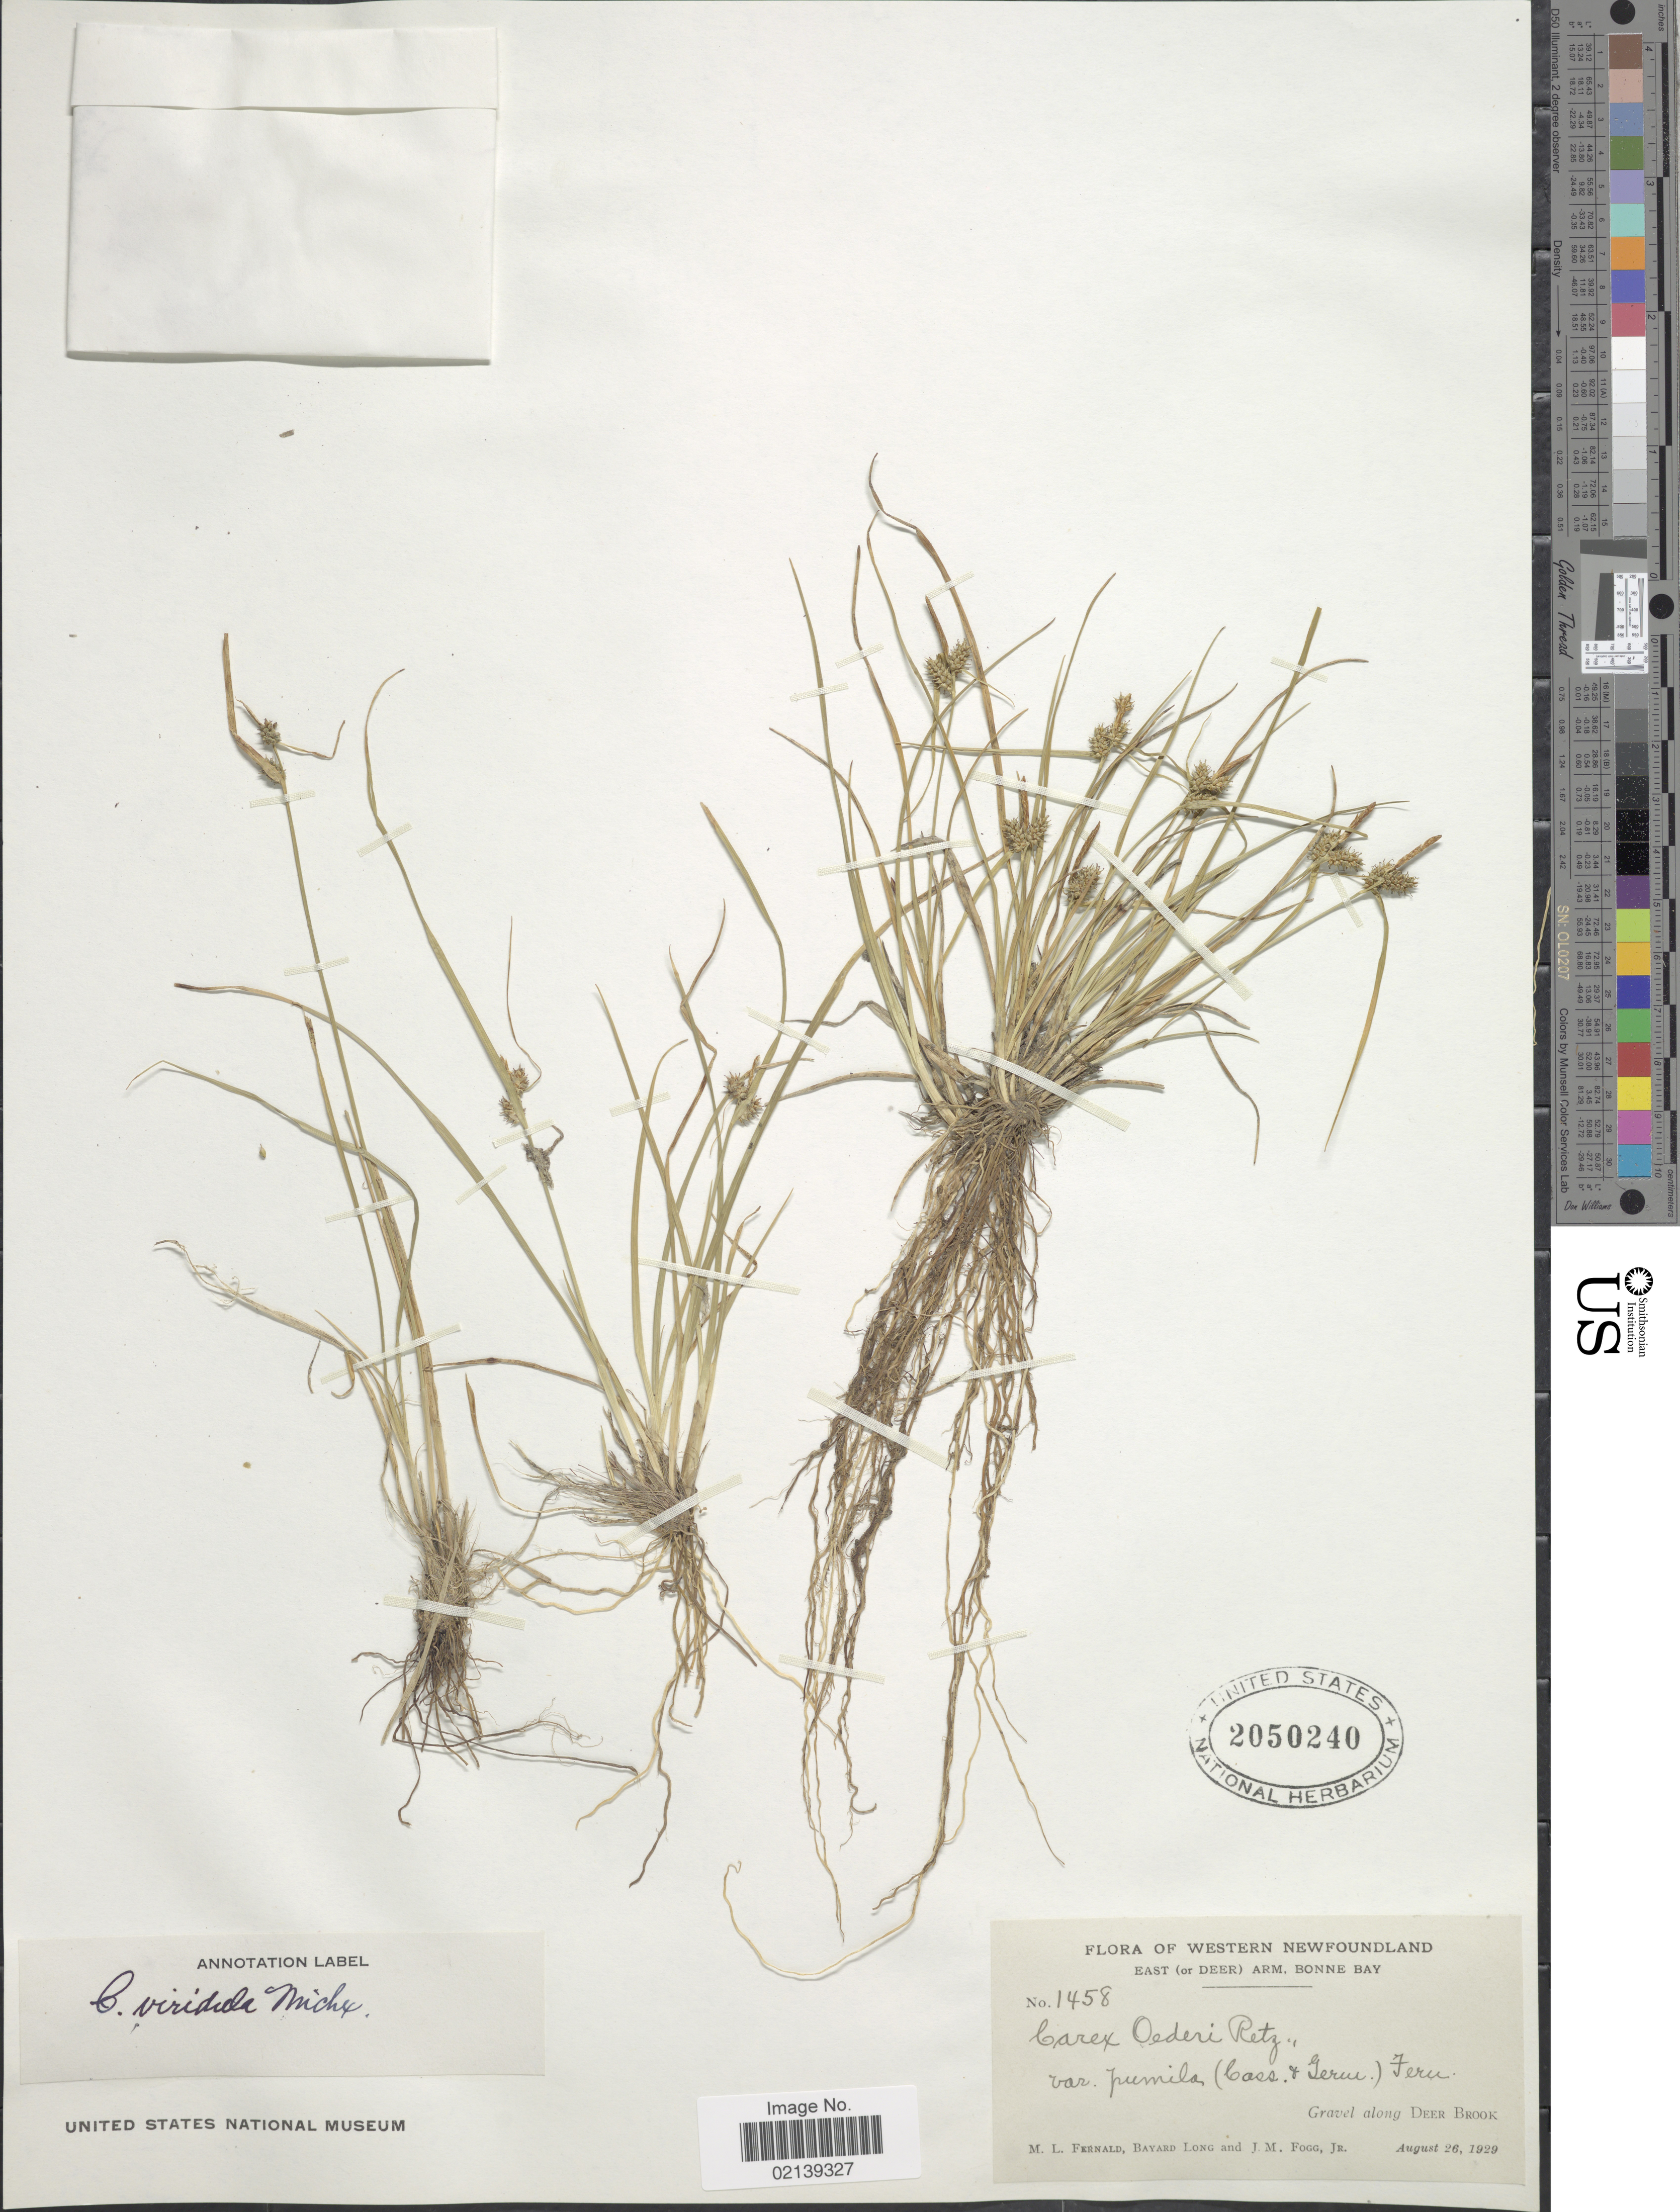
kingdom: Plantae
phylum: Tracheophyta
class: Liliopsida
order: Poales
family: Cyperaceae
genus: Carex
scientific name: Carex oederi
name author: Retz.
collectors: M. L. Fernald, B. Long & J. Fogg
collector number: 1458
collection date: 1929-08-26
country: Canada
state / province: Newfoundland and Labrador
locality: Western Newfoundland, East (or Deer) Arm, Bonne Bay, gravel along Deer Brook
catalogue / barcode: US 2050240